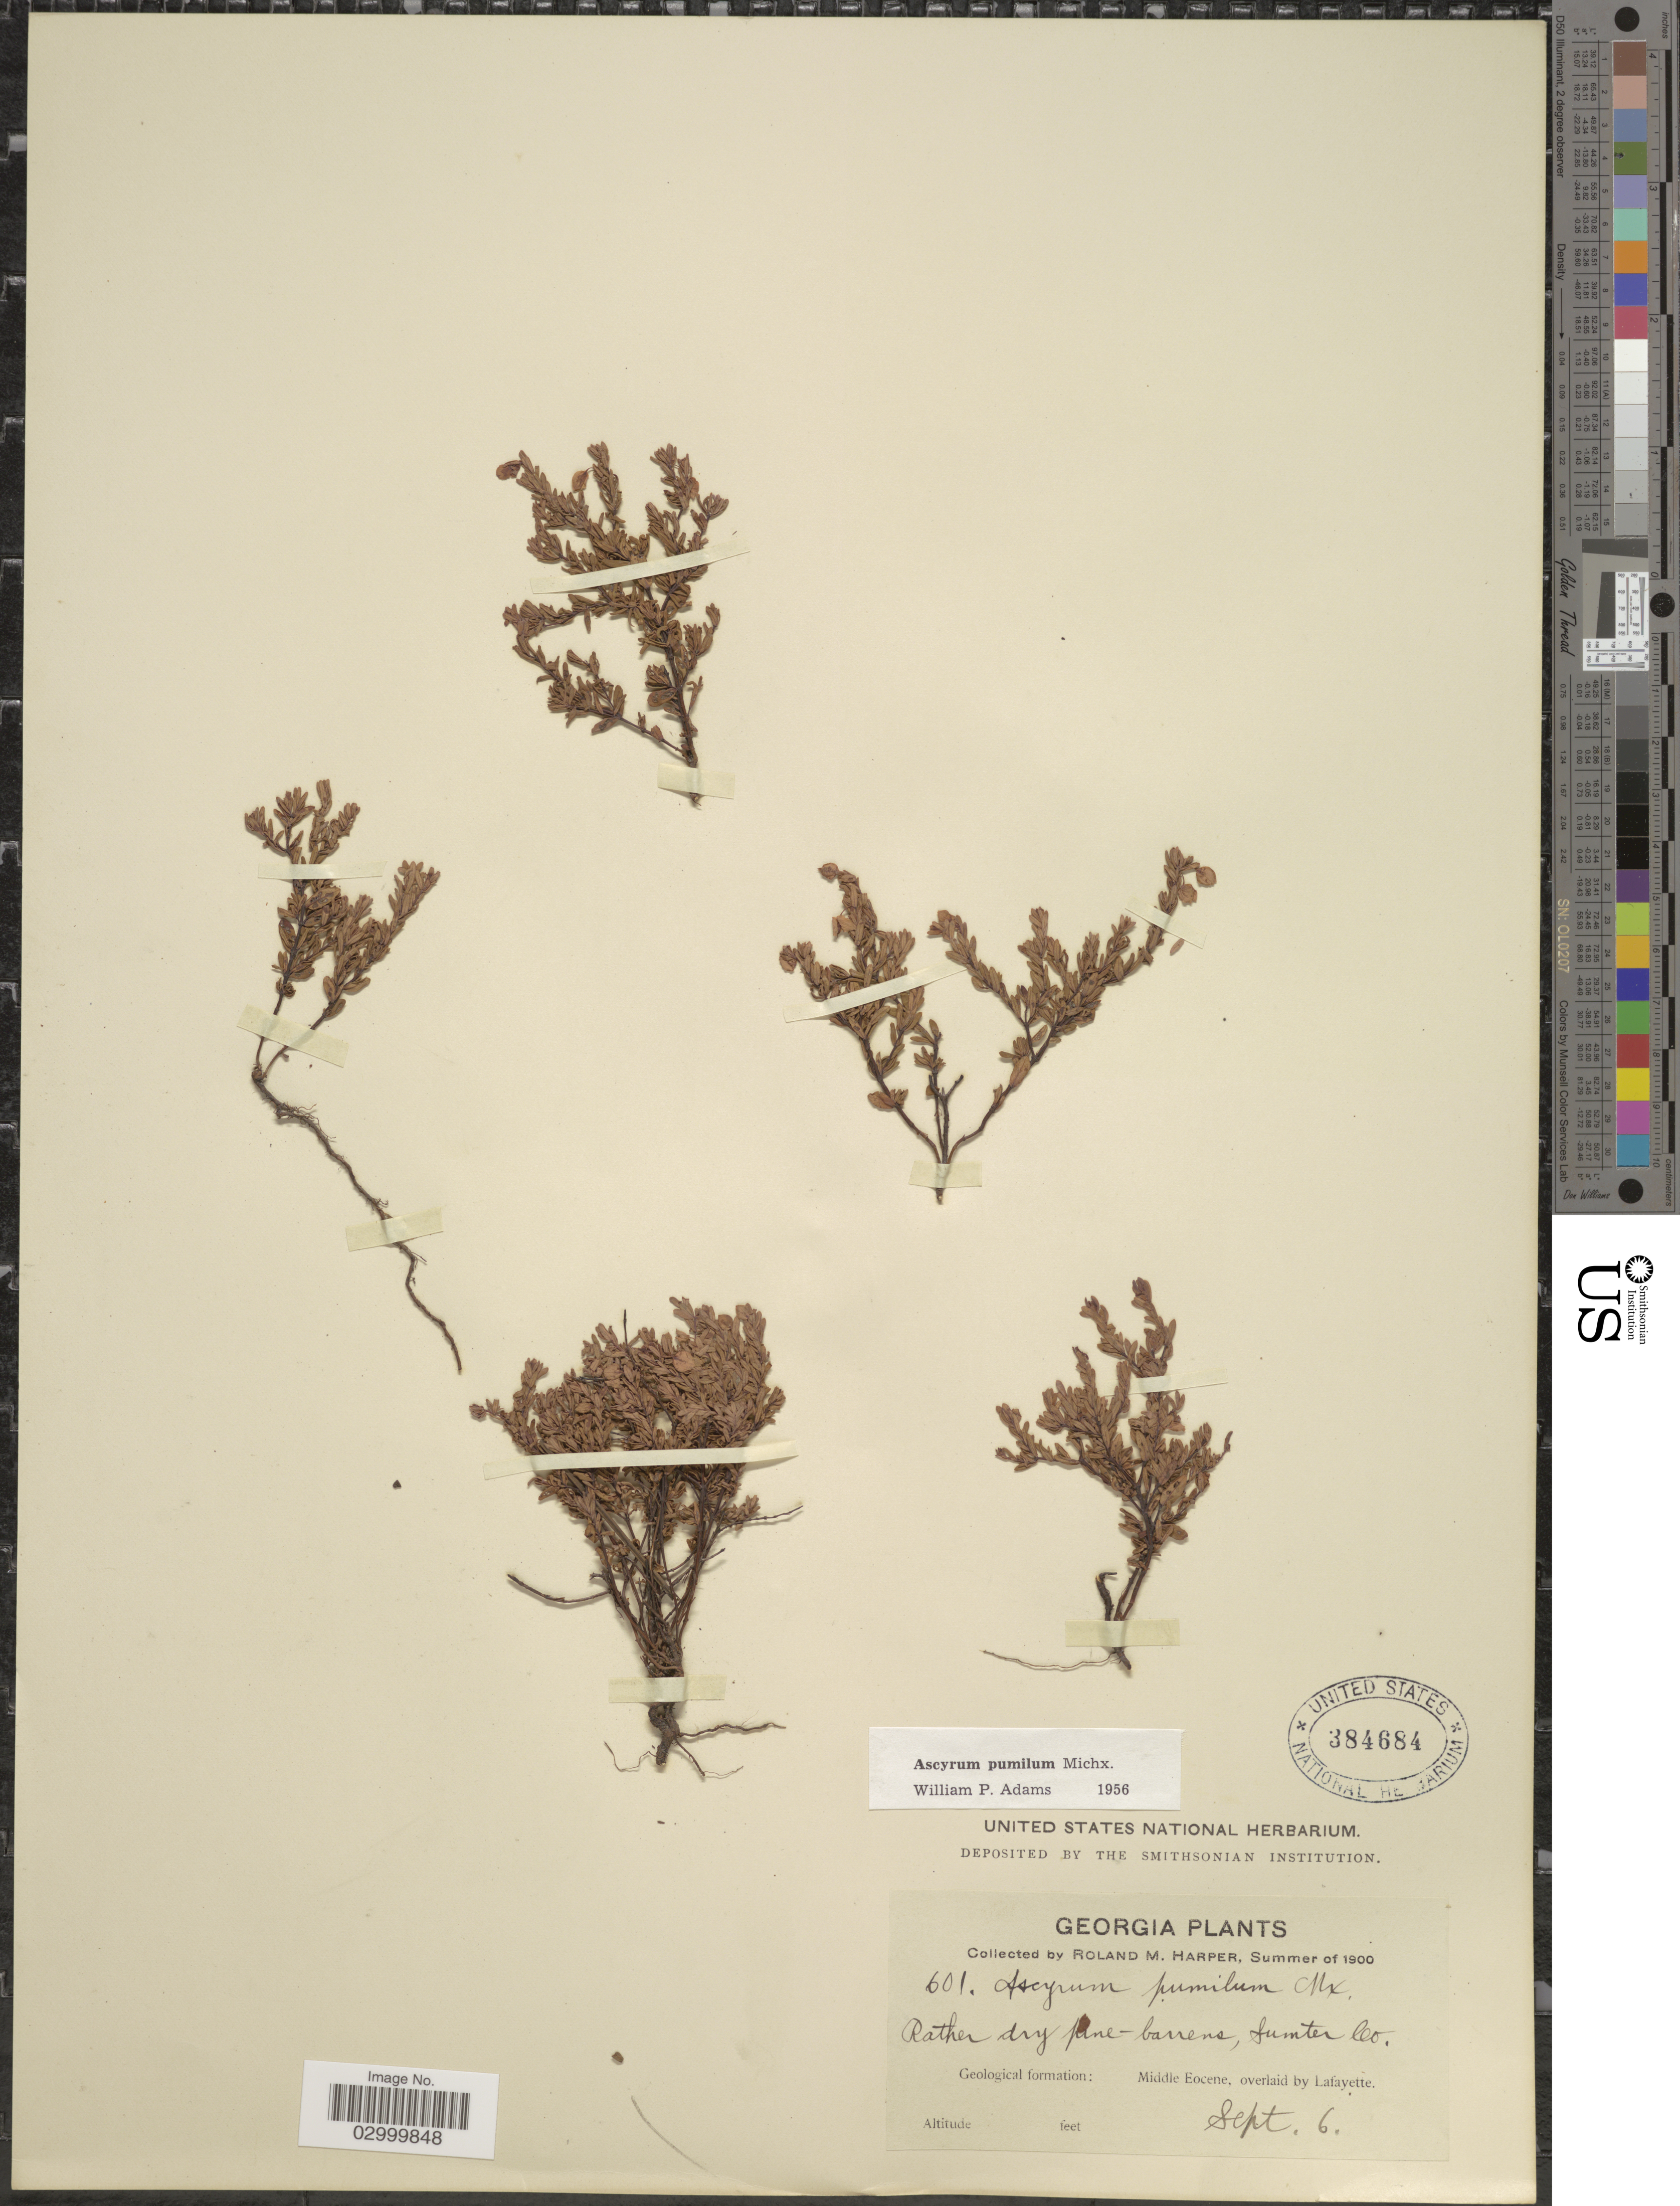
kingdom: Plantae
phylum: Tracheophyta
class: Magnoliopsida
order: Malpighiales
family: Hypericaceae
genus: Hypericum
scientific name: Hypericum suffructicosum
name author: W.P. Adams & N. Robson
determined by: Strong, Mark T., (BOT), Smithsonian Institution - National Museum of Natural History (UNITED STATES)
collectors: R. M. Harper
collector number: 601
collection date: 1900-09-06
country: United States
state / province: Georgia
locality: Rather dry pine-barrens, Sumter Co. Geological formation: Middle Eocene, overlaid by Lafayette.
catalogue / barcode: US 384684